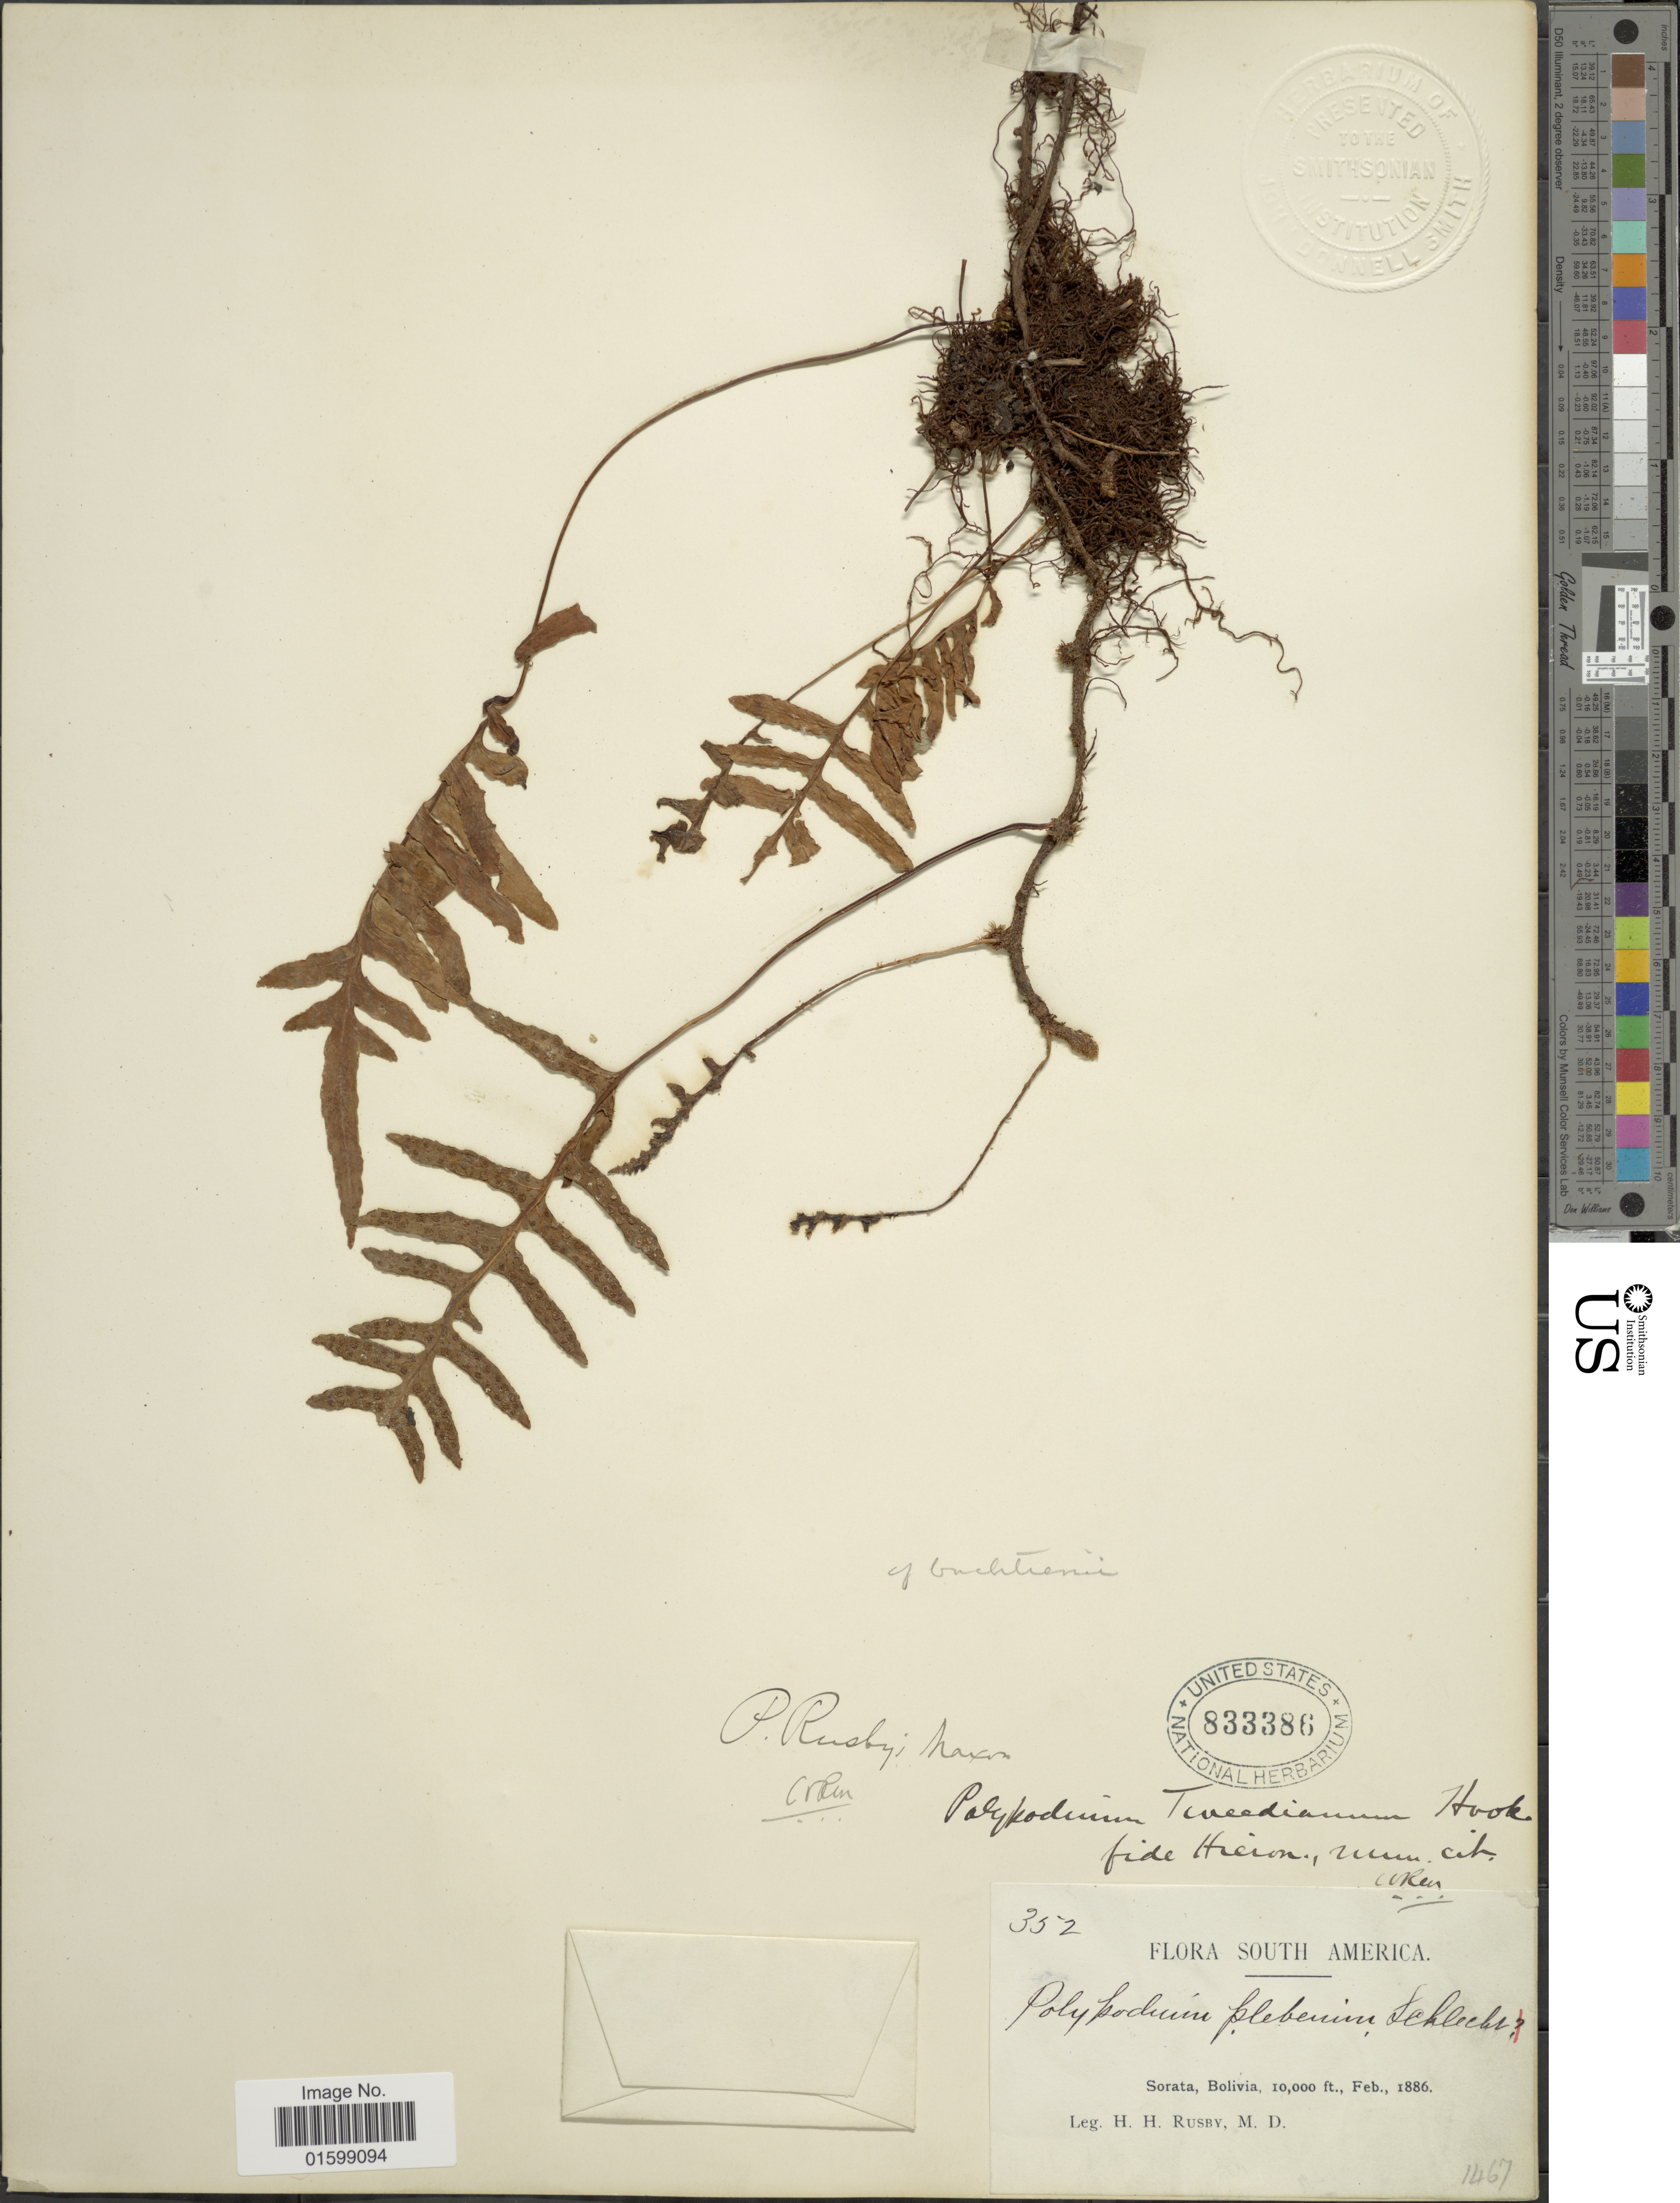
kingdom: Plantae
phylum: Tracheophyta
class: Polypodiopsida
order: Polypodiales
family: Polypodiaceae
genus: Pleopeltis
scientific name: Pleopeltis buchtienii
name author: (Christ & Rosenst.) A.R. Sm.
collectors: H. H. Rusby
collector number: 352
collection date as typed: Feb., 1886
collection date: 1886-02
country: Bolivia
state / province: La Páz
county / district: Larecaja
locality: Sorata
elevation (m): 3048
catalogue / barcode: US 833386